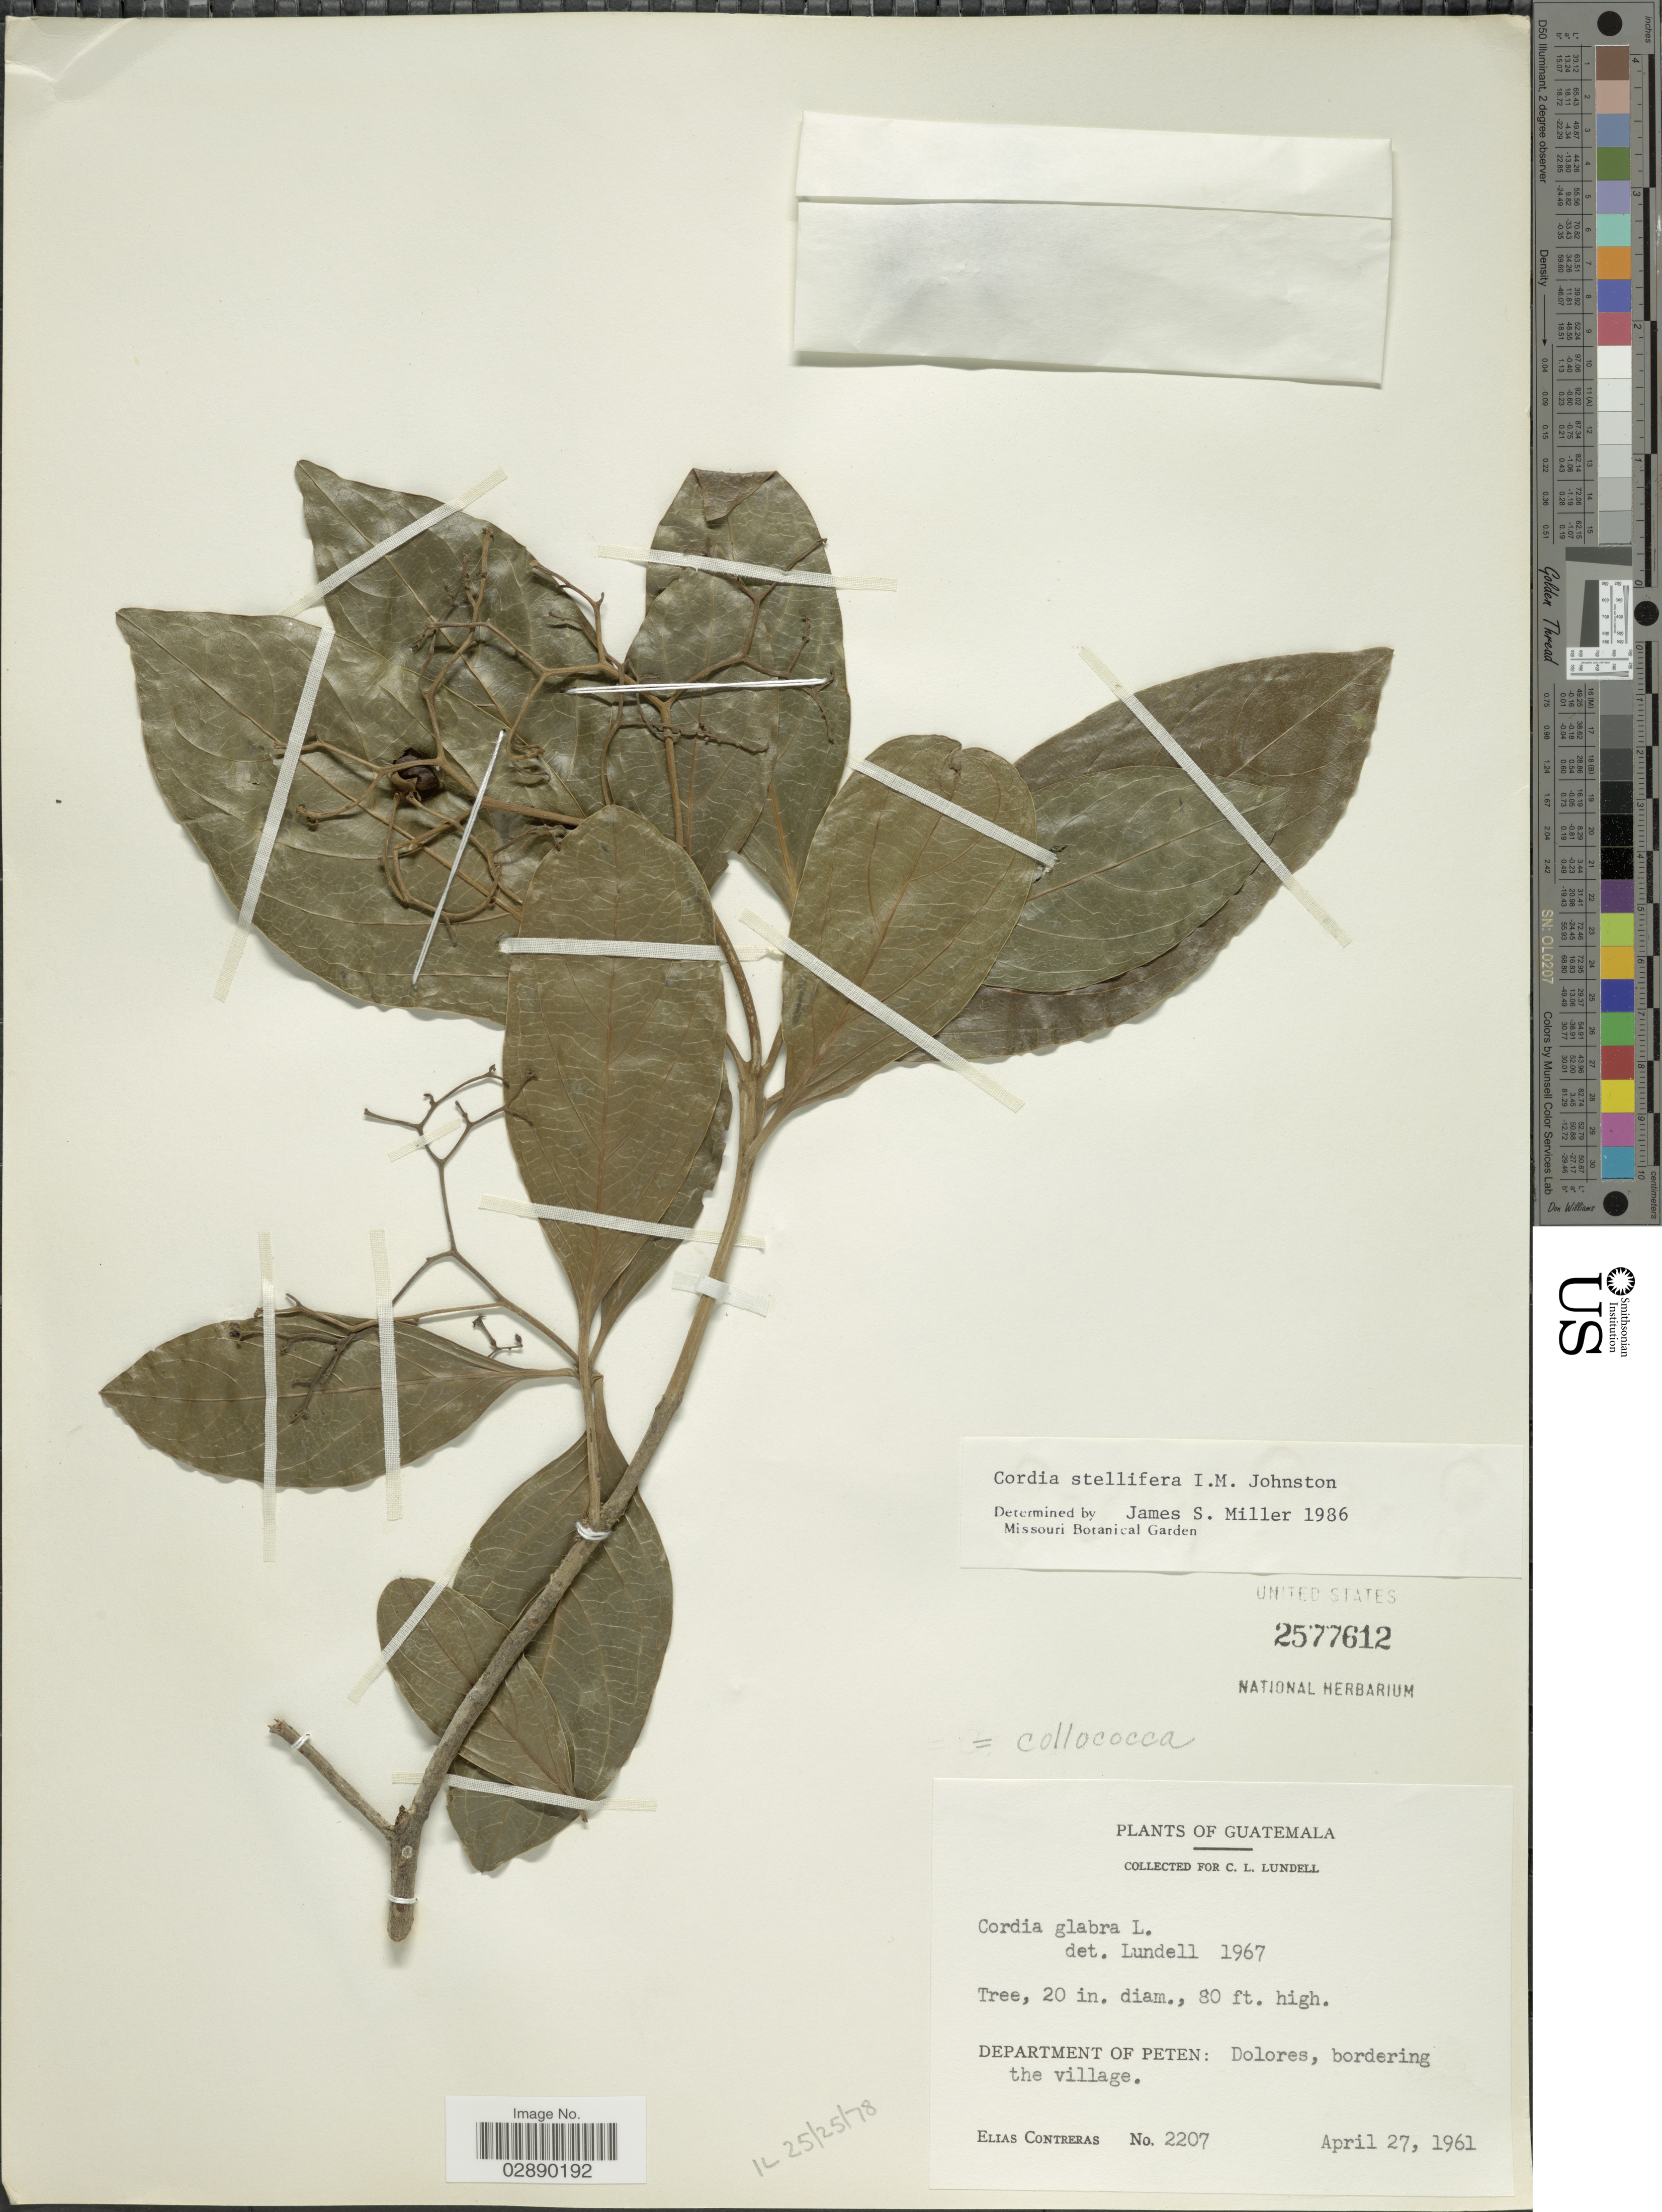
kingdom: Plantae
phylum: Tracheophyta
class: Magnoliopsida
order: Boraginales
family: Cordiaceae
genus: Cordia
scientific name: Cordia stellifera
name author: I.M. Johnst.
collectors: E. Contreras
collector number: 2207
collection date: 1961-04-27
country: Guatemala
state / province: El Petén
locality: Department of Peten: Dolores, bordering the village.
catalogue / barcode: US 2577612